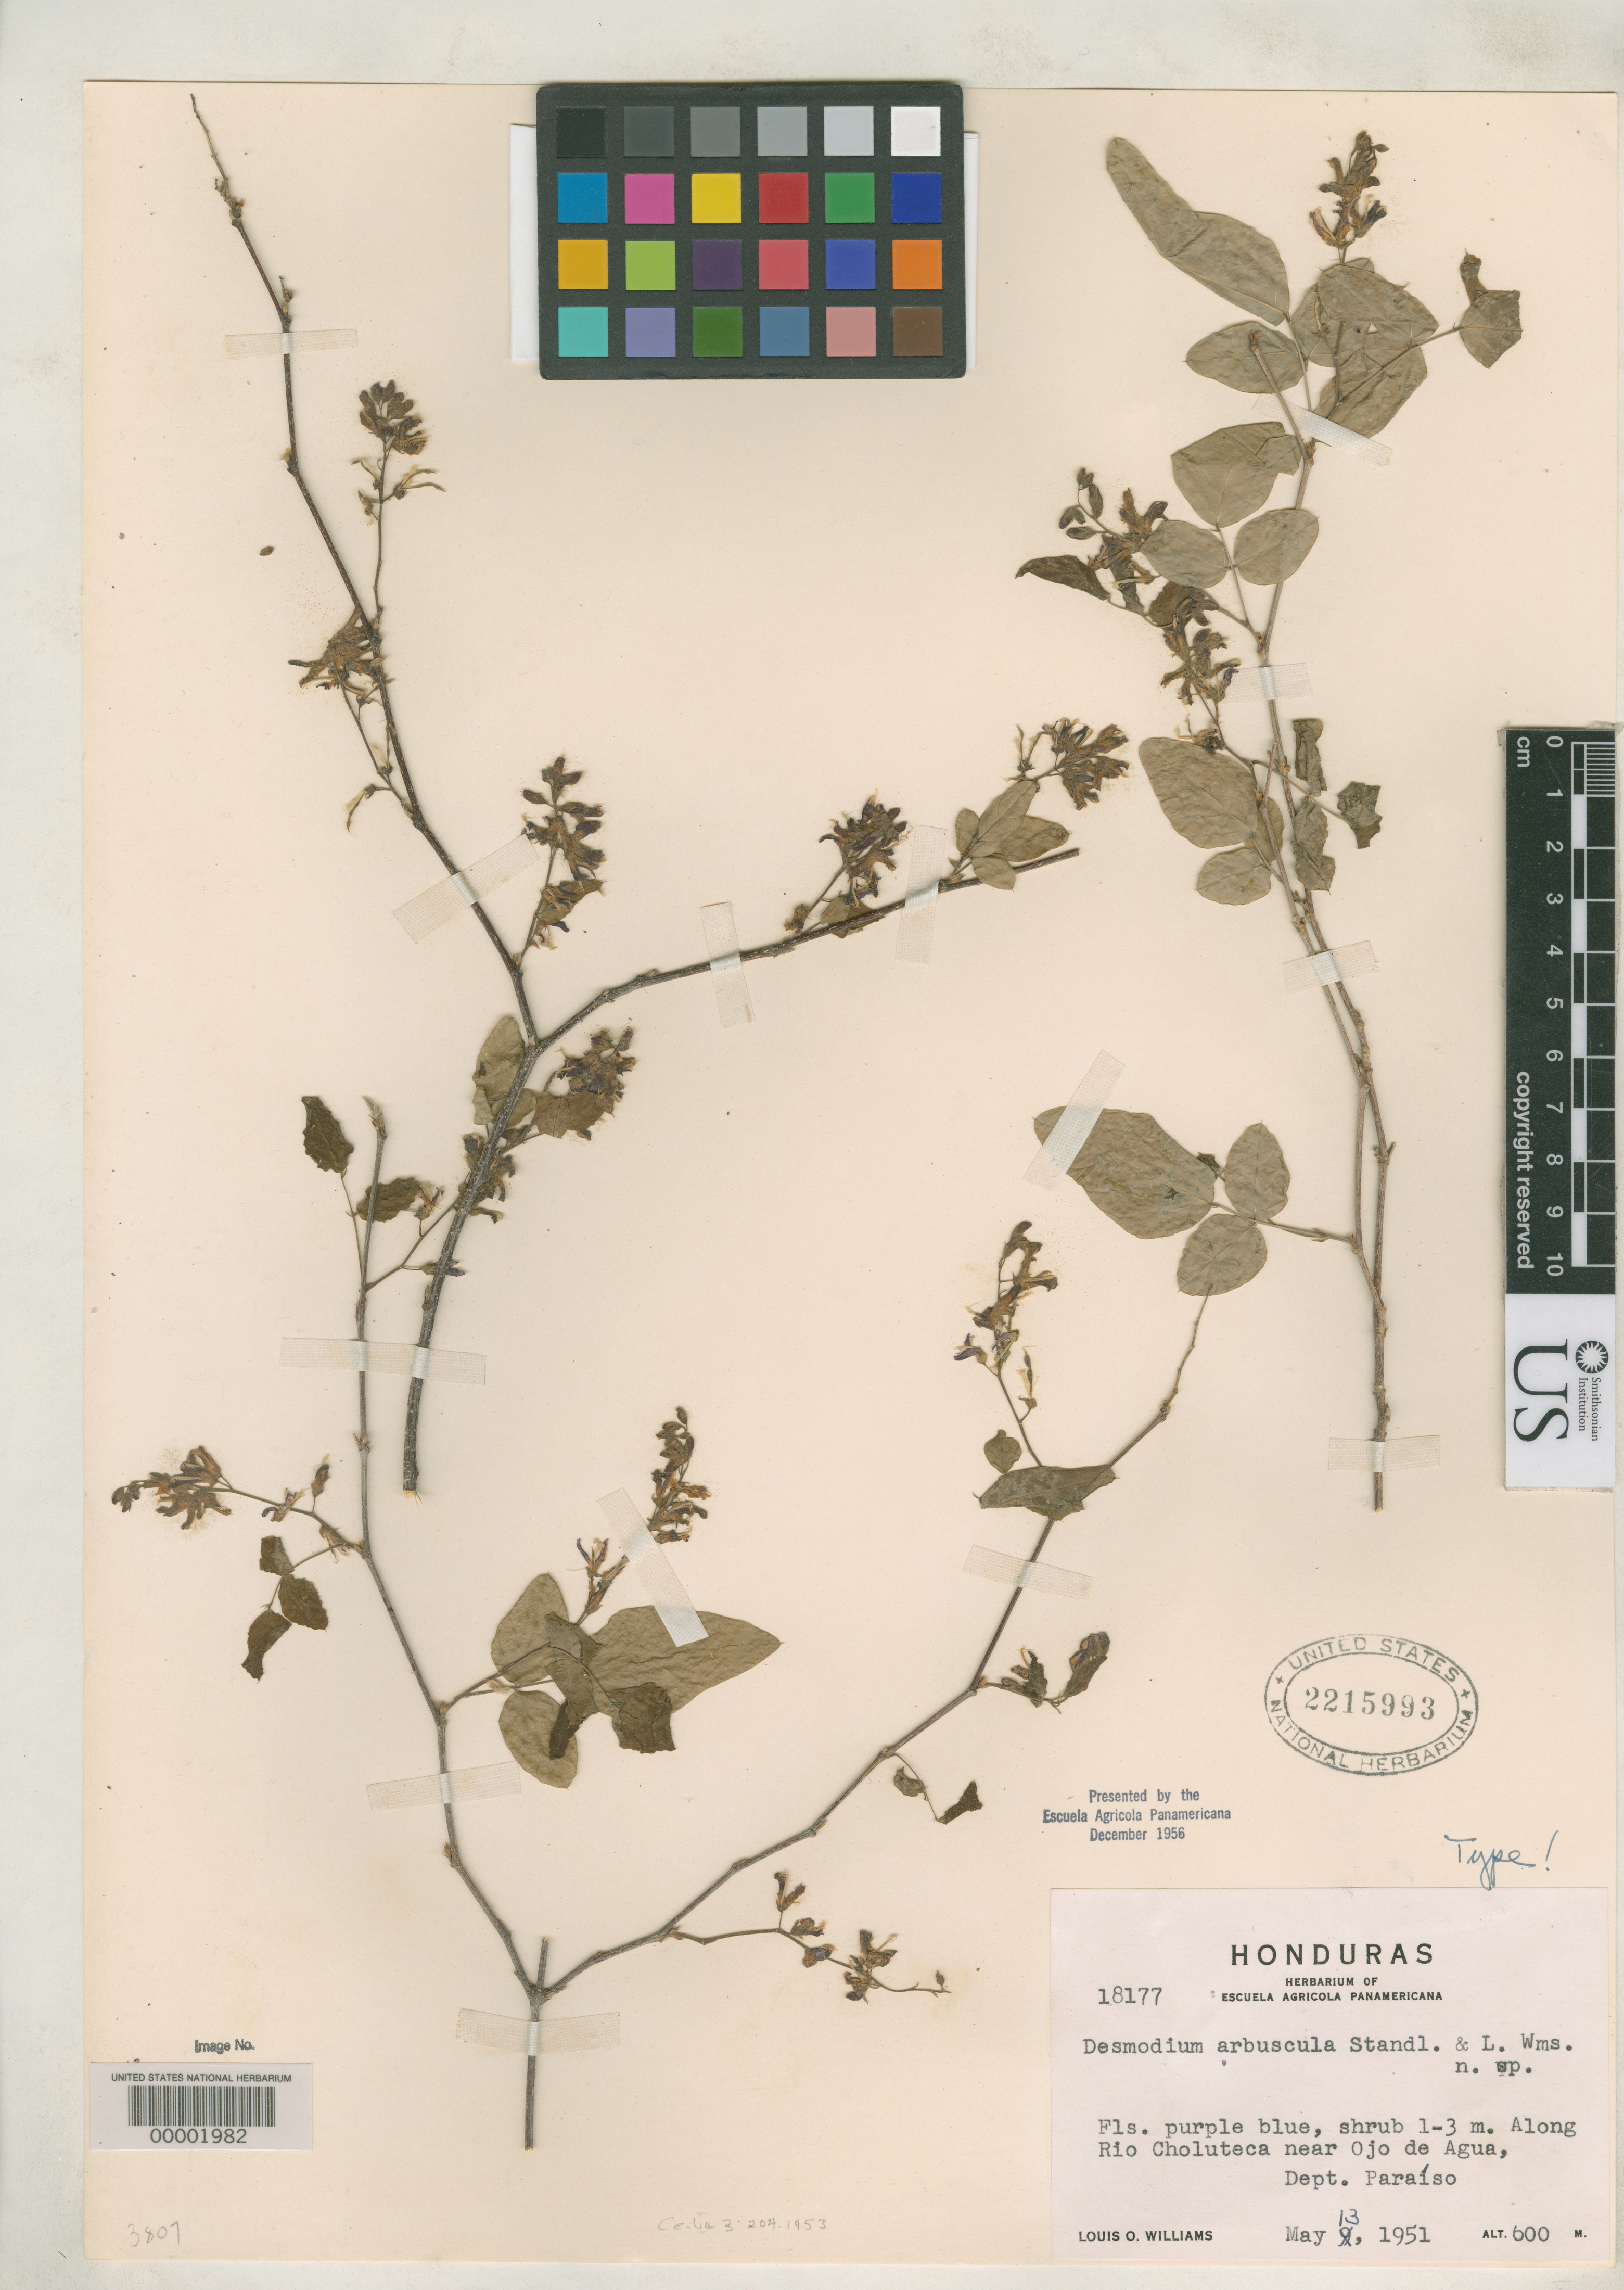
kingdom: Plantae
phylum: Tracheophyta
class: Magnoliopsida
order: Fabales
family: Fabaceae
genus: Desmodium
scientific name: Desmodium arbuscula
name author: Standl. & L.O. Williams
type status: Holotype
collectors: L. O. Williams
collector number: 18177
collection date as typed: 13 May 1951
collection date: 1951-05-13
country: Honduras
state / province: El Paraíso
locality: Along Rio Choluteca near Ojo de Agua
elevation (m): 600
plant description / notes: "Presented by the Escuela Agricola Panamericana December 1956." Holotype, transferred from EAP to US (see Dorr et al. 2009, Taxon 58: 993-1001).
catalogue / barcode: US 2215993